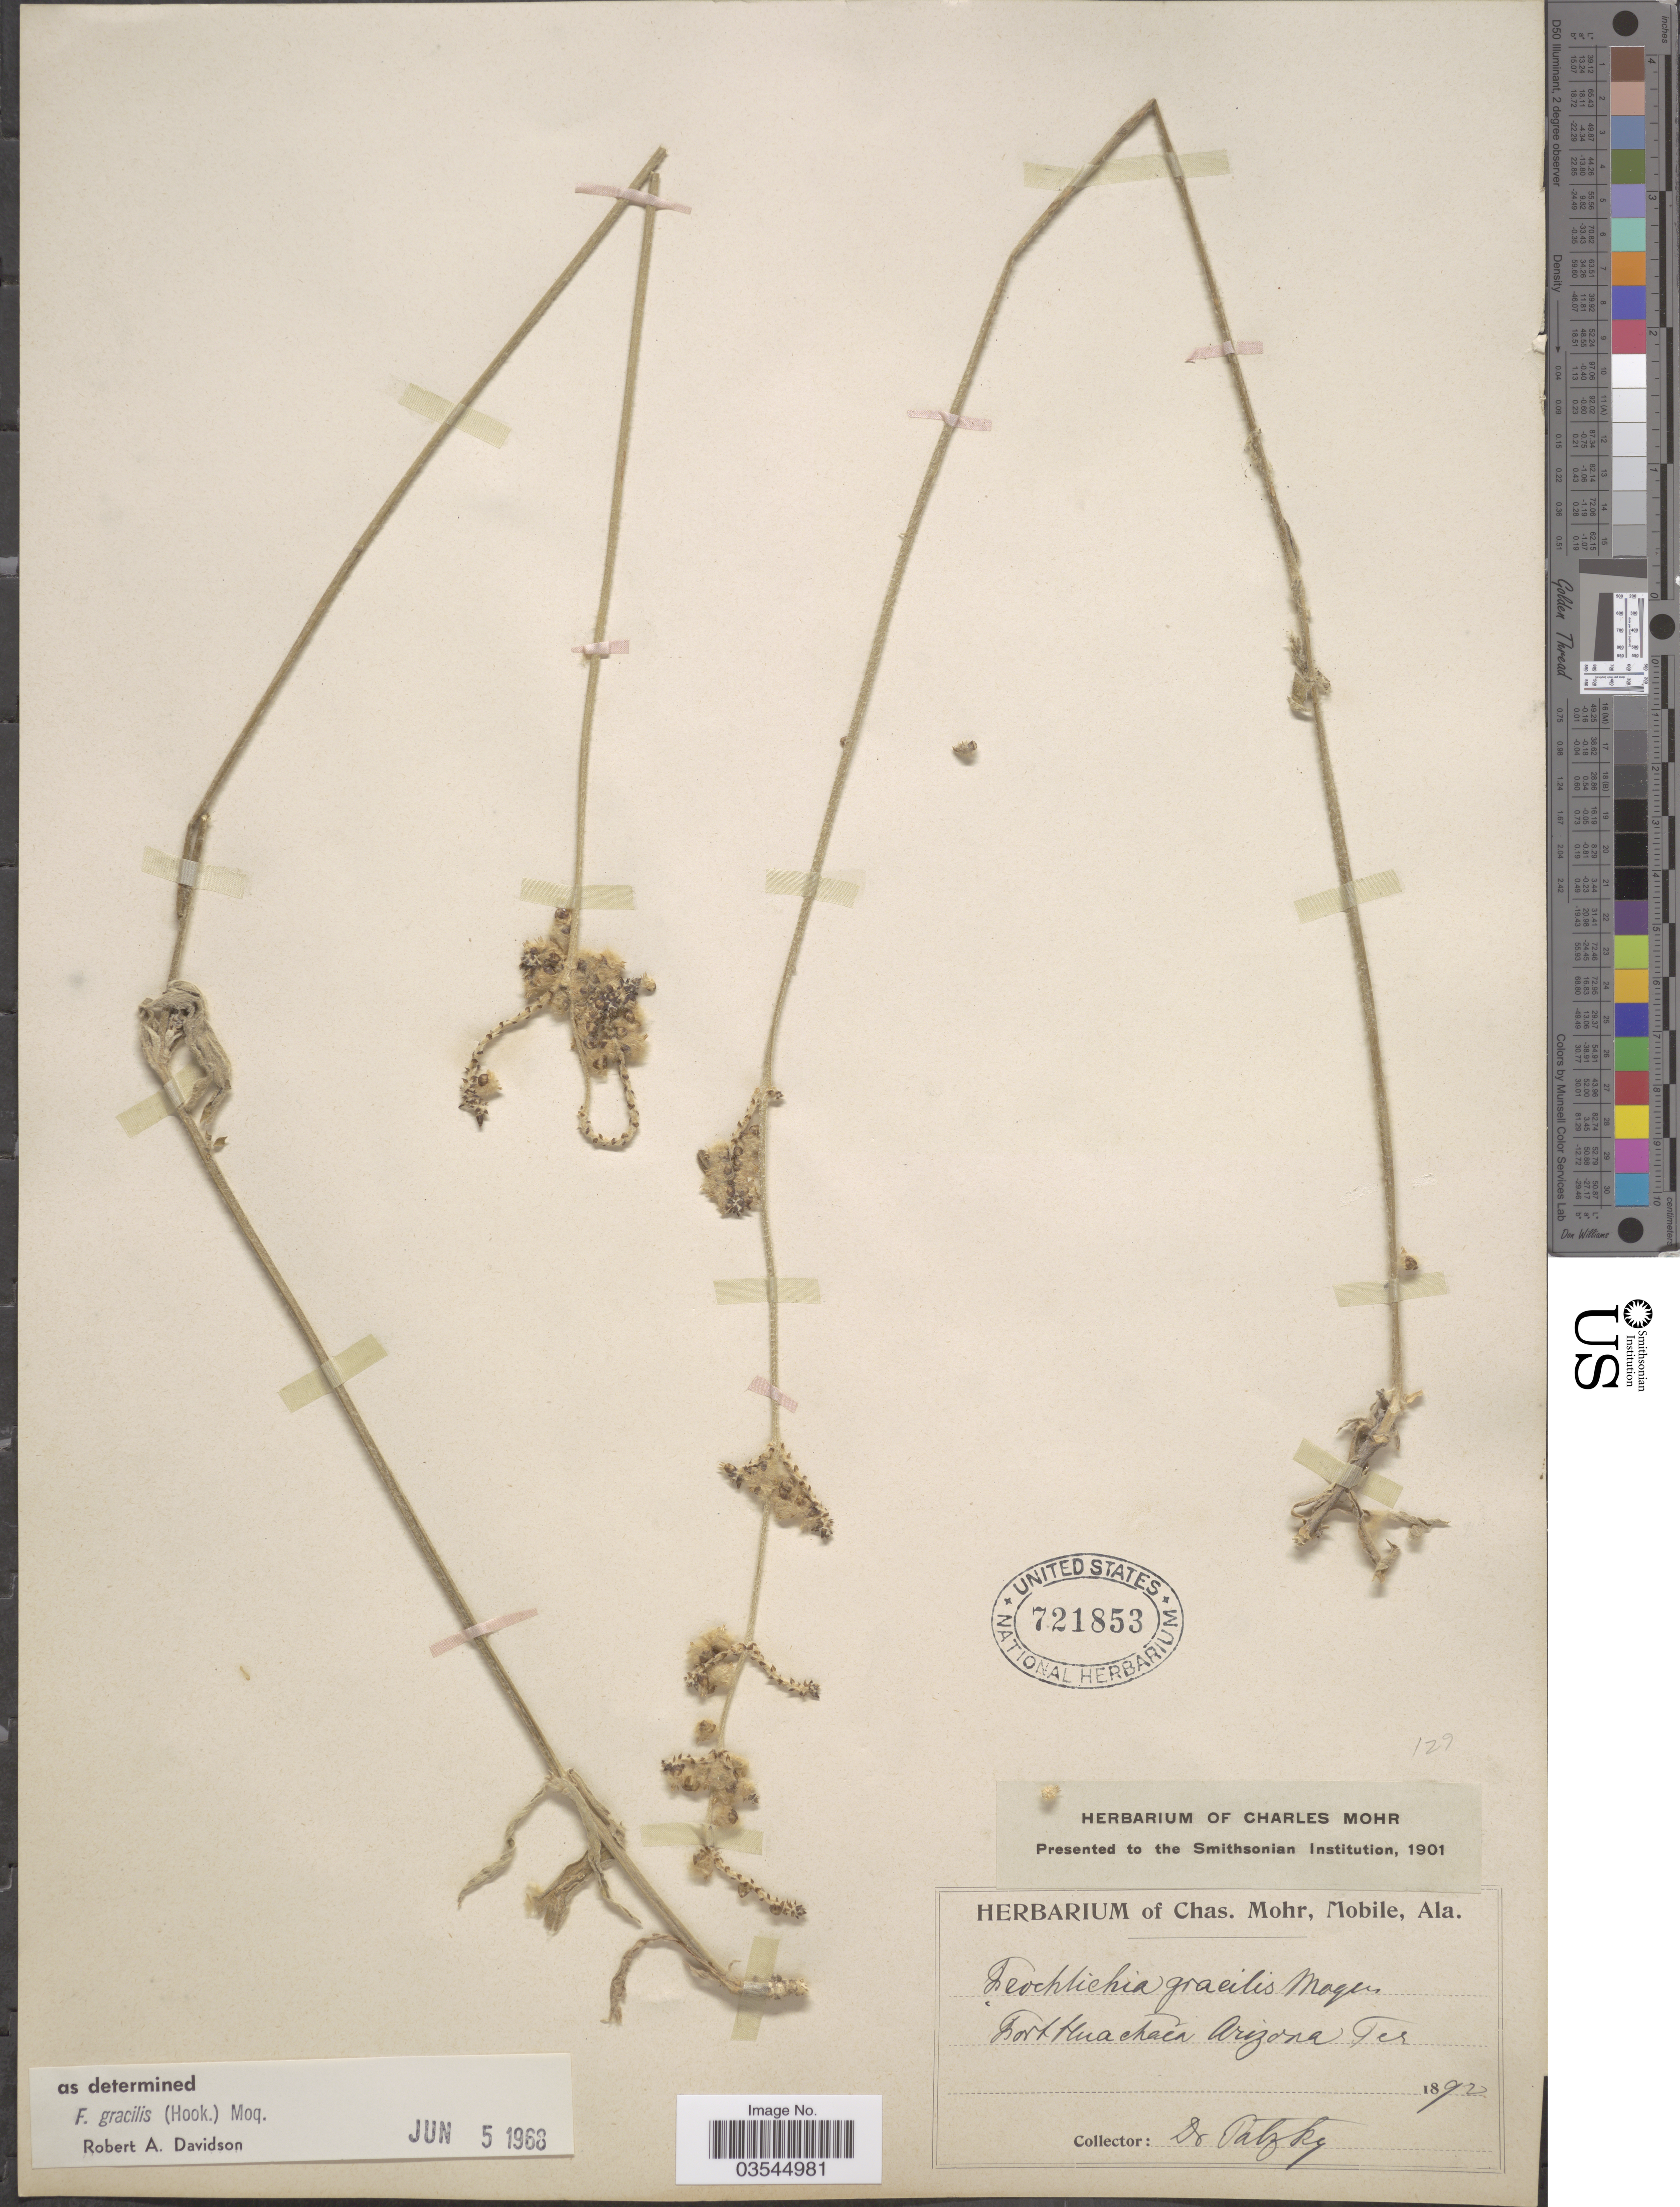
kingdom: Plantae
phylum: Tracheophyta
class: Magnoliopsida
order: Caryophyllales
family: Amaranthaceae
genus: Froelichia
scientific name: Froelichia gracilis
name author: (Hook.) Moq.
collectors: -. Patzky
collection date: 1892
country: United States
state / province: Arizona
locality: Fort Huachuca Arizona Ter.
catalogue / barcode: US 721853